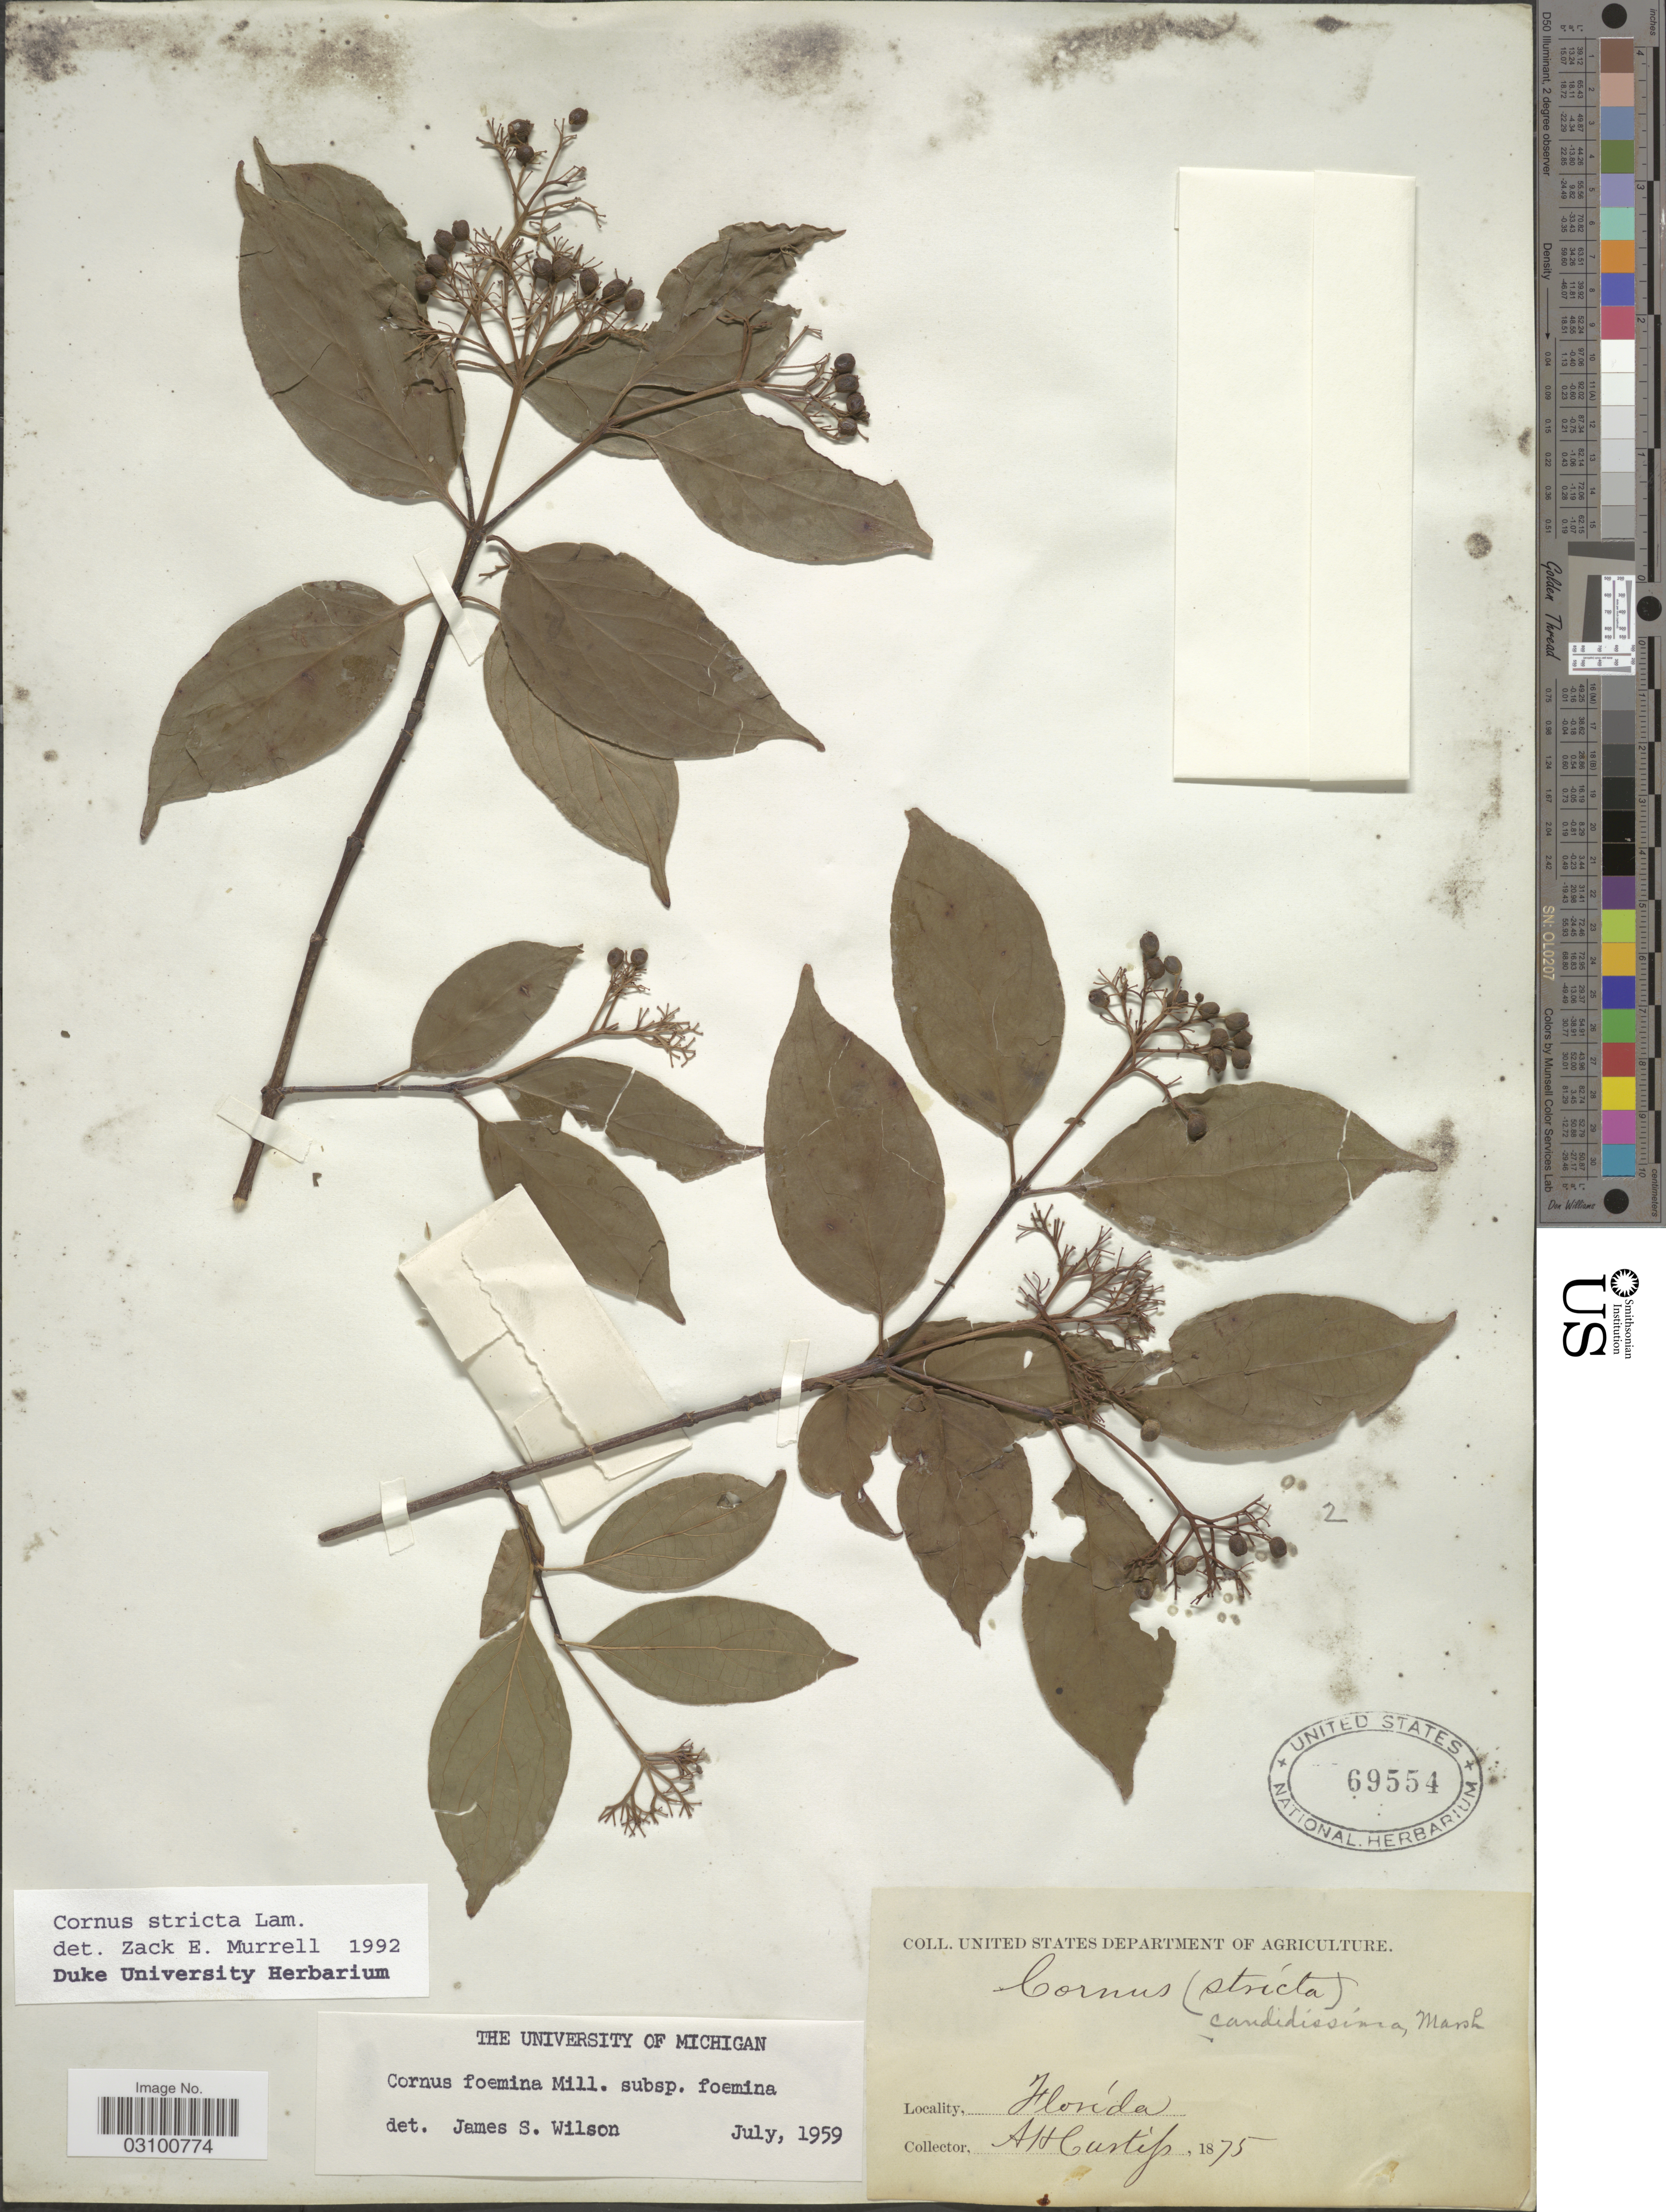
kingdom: Plantae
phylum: Tracheophyta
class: Magnoliopsida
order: Cornales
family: Cornaceae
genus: Cornus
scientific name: Cornus stricta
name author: Lam.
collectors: A. H. Curtiss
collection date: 1875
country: United States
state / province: Florida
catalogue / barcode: US 69554